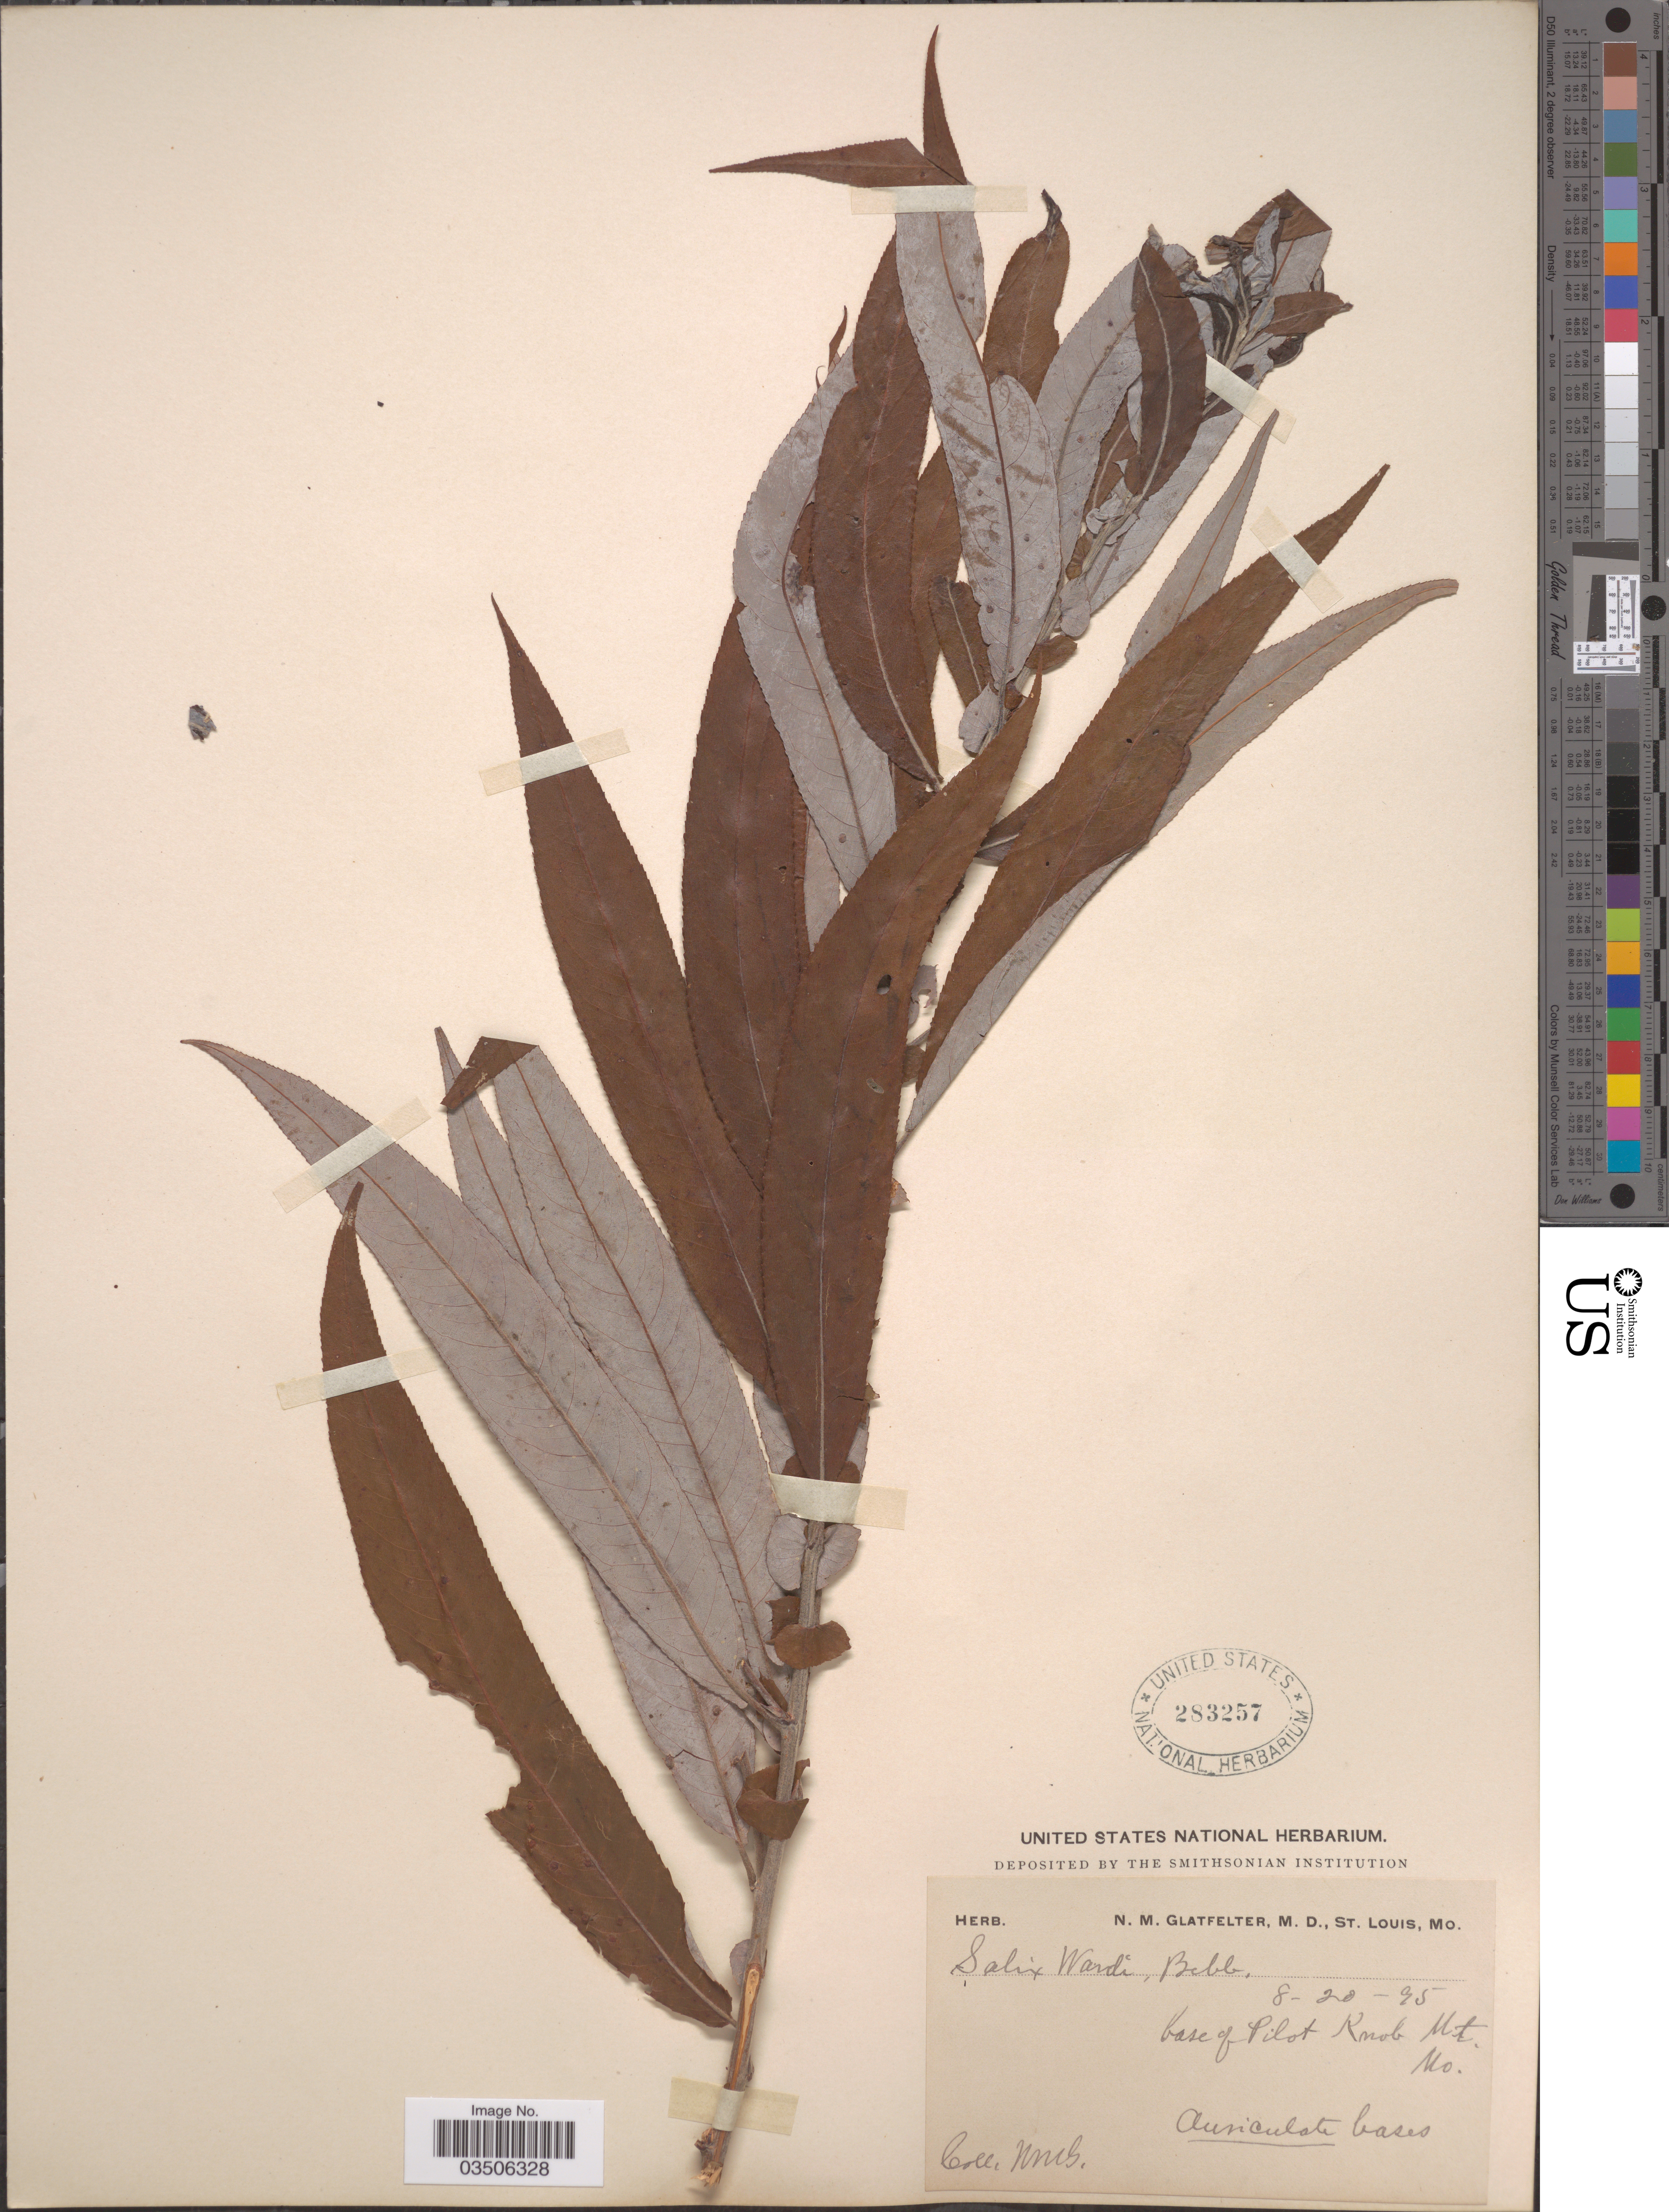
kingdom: Plantae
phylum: Tracheophyta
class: Magnoliopsida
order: Malpighiales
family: Salicaceae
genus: Salix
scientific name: Salix wardii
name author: Bebb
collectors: N. M. Glatfelter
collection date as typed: Transcribed d/m/y: 20/8/95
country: United States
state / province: Missouri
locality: Base of Pilot Knob Mt.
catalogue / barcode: US 283257